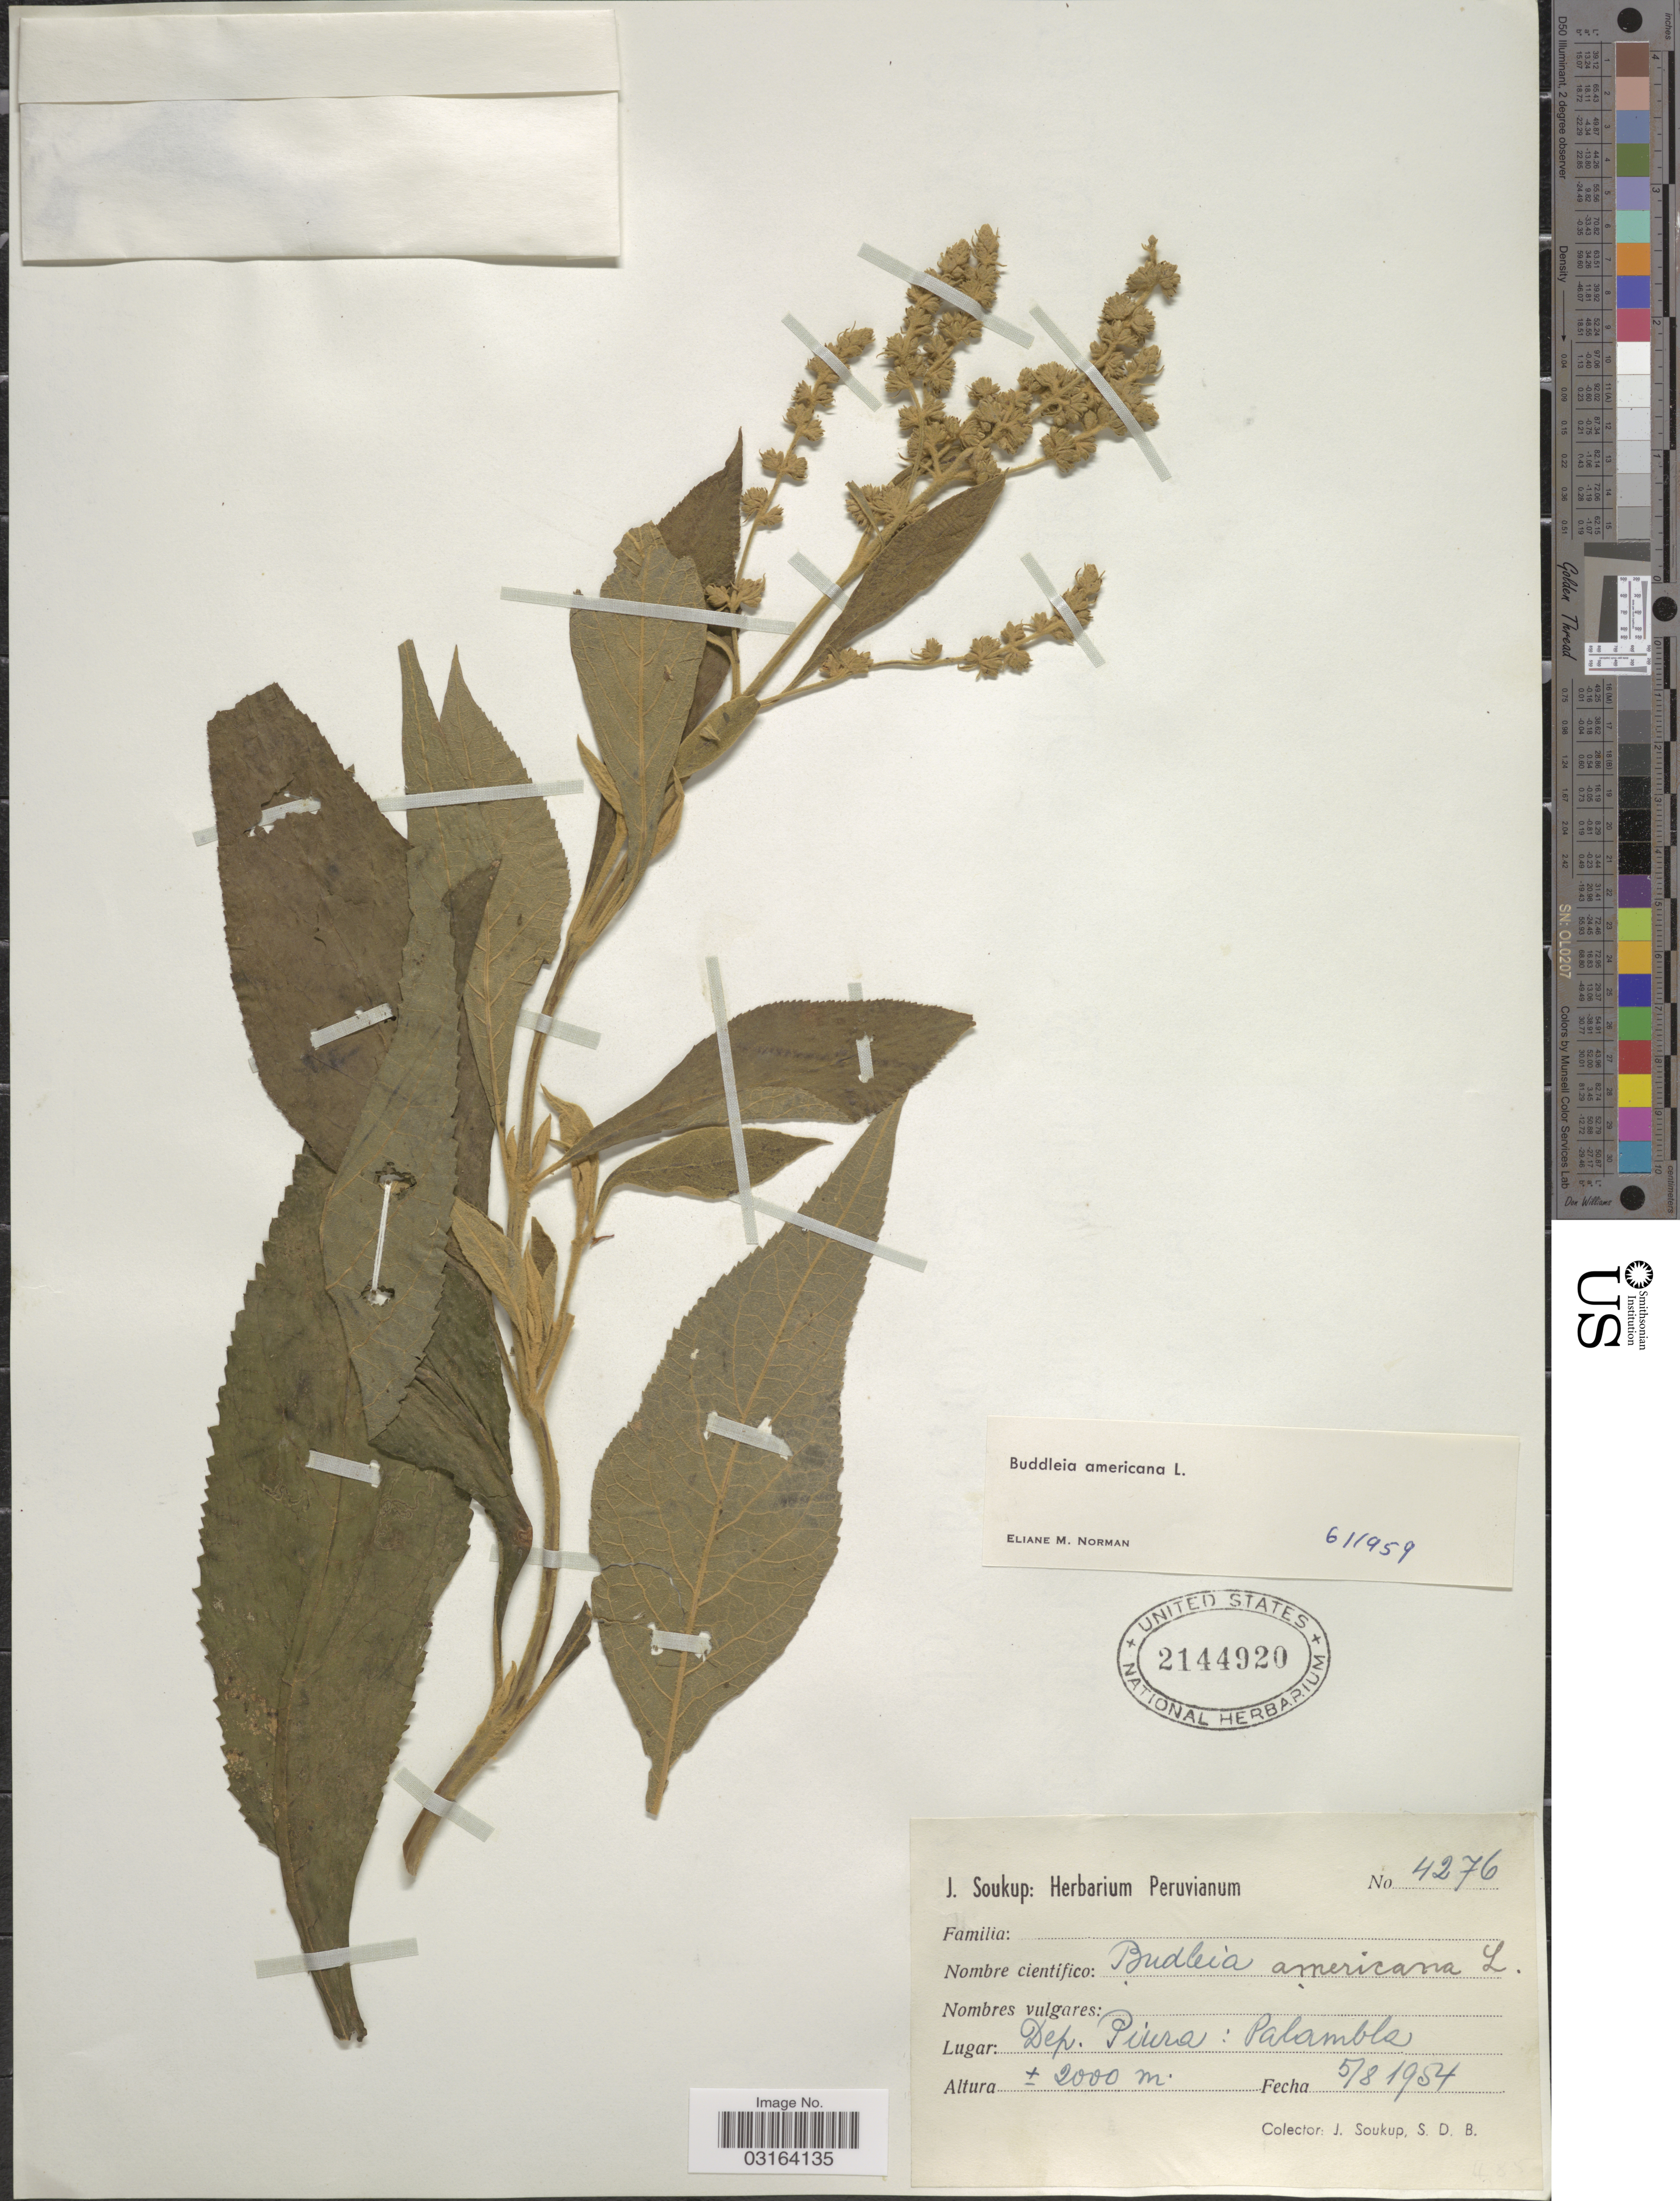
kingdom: Plantae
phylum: Tracheophyta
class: Magnoliopsida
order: Lamiales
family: Scrophulariaceae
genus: Buddleja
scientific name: Buddleja americana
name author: L.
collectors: J. Soukup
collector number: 4276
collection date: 1954-08-05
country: Peru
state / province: Piura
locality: Dep. Piura: Palambla.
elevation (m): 2000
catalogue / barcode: US 2144920